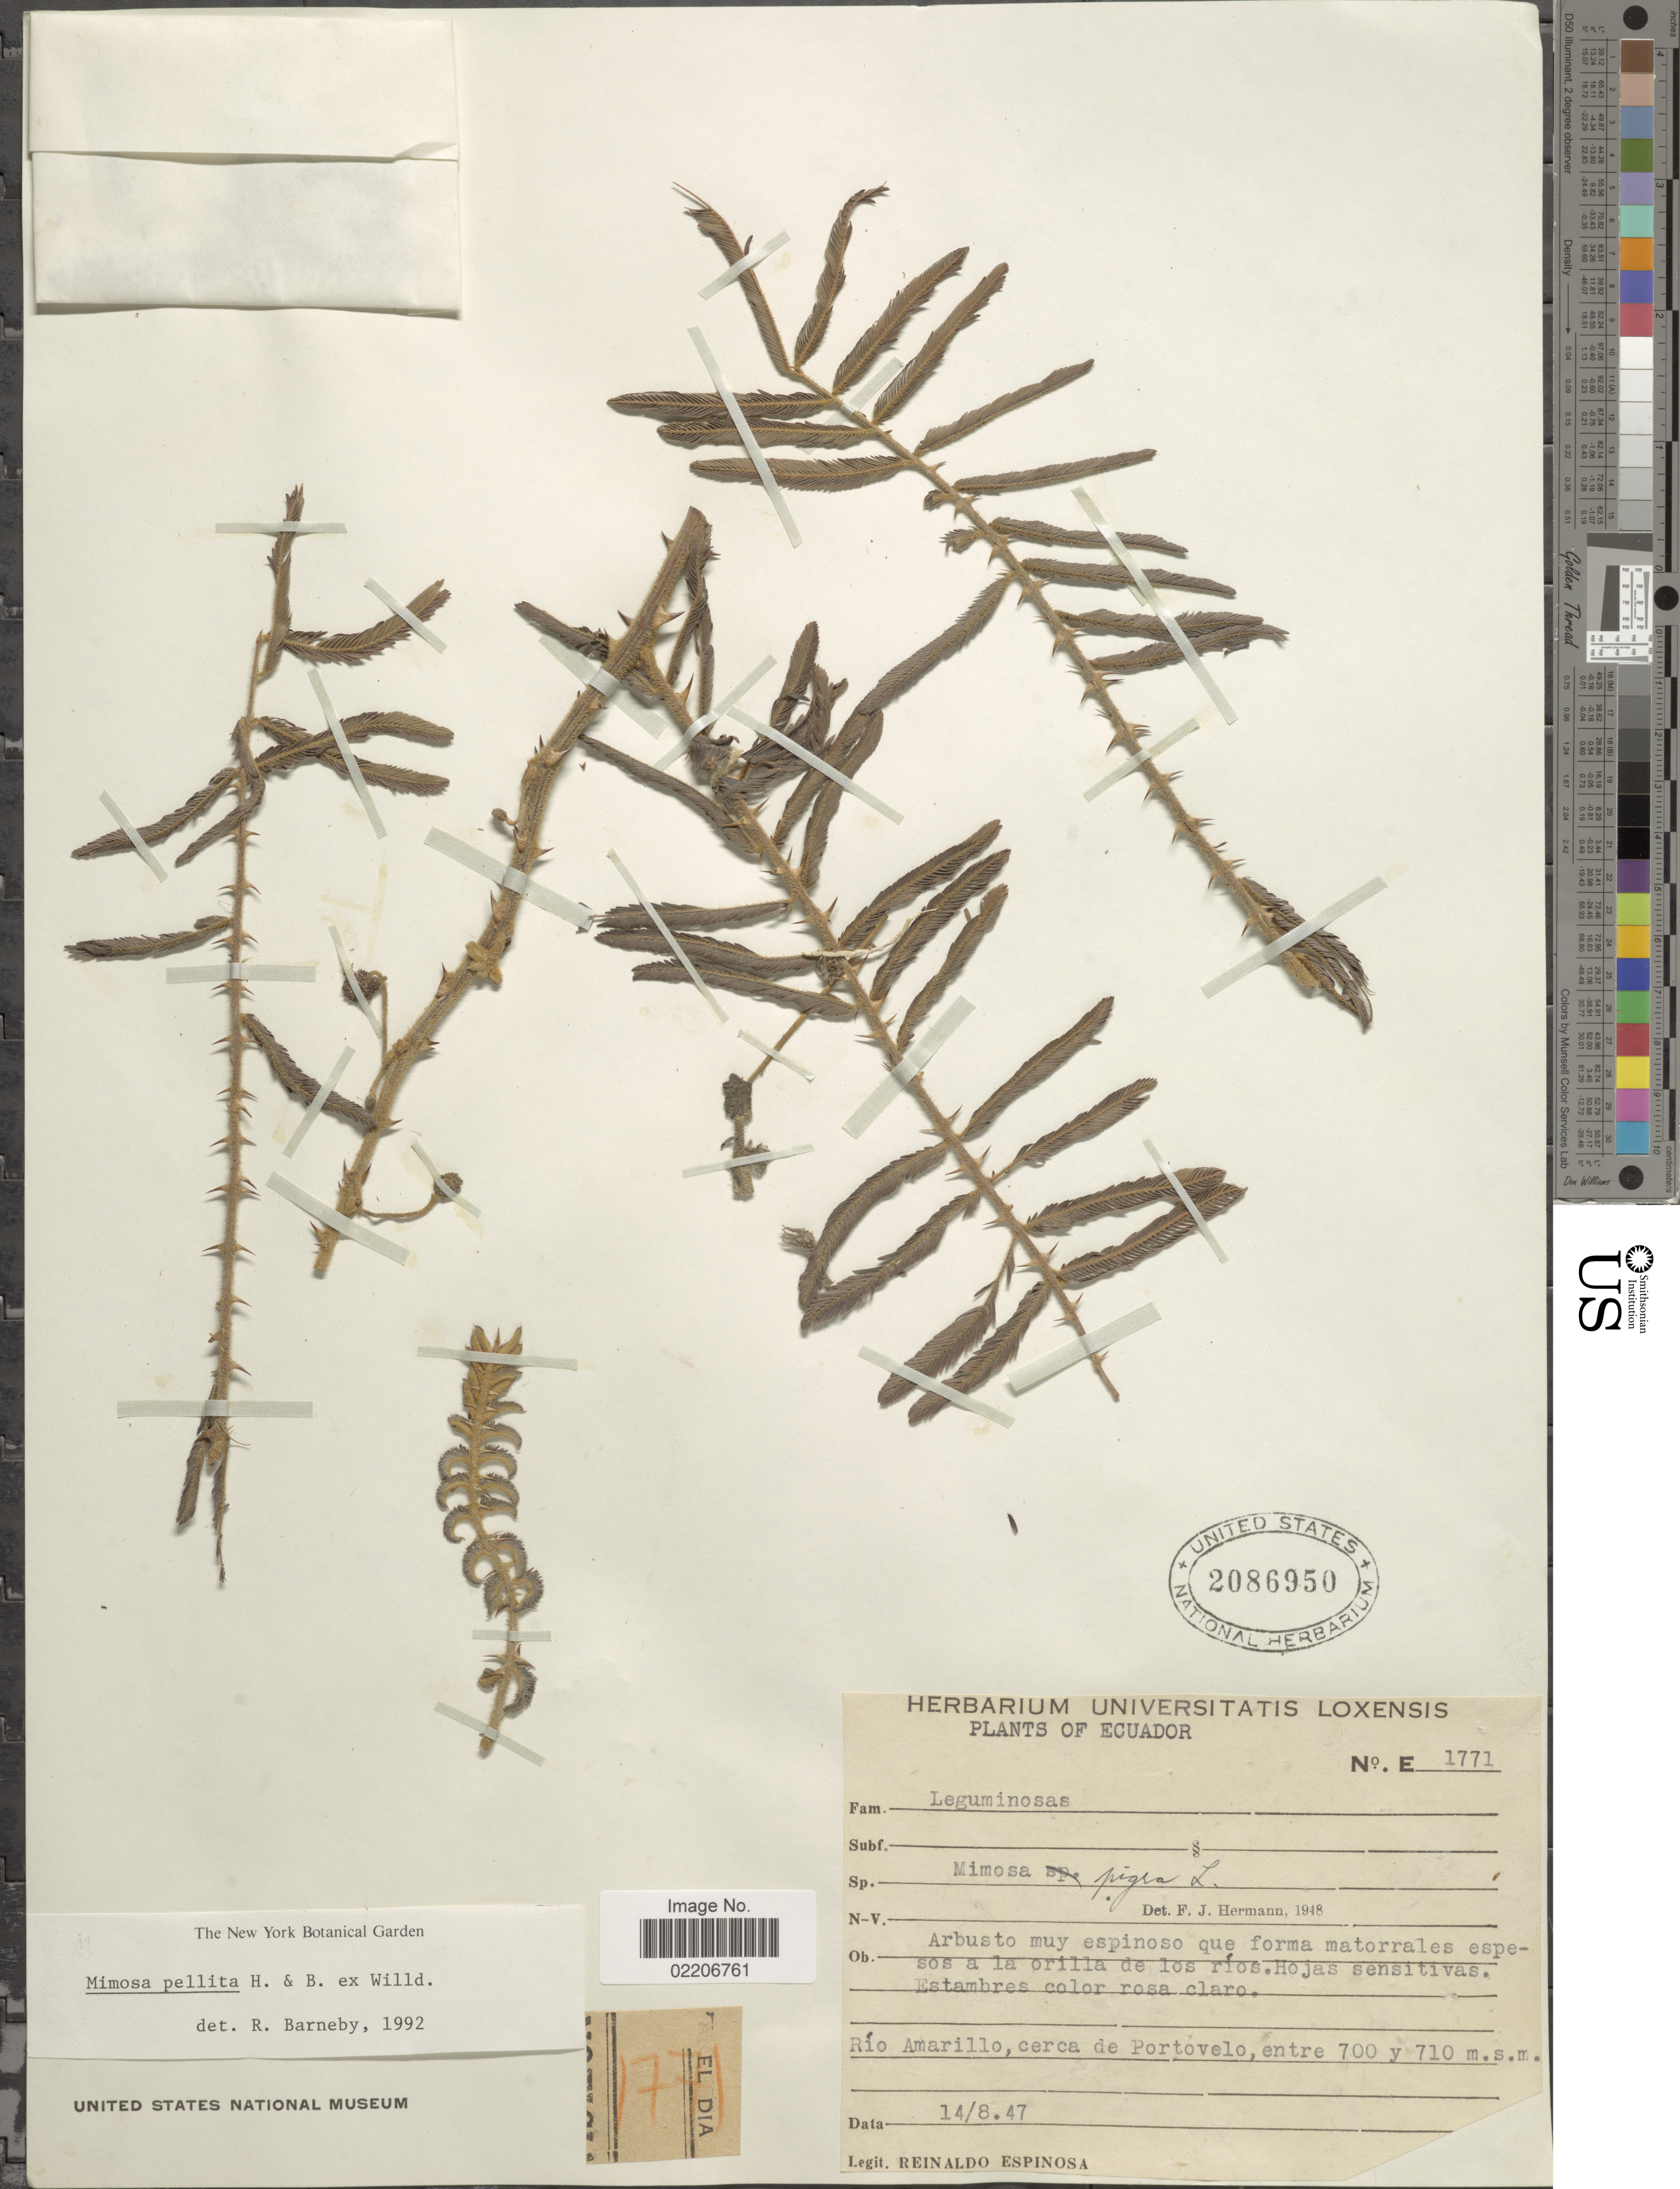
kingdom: Plantae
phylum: Tracheophyta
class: Magnoliopsida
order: Fabales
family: Fabaceae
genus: Mimosa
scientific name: Mimosa pellita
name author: Humb. & Bonpl. ex Willd.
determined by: Barneby, Rupert C., (NY)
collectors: R. Espinosa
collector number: E1771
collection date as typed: Transcribed d/m/y: 14/8/47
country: Ecuador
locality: Rio Amarillo, cerca de Portovelo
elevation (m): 700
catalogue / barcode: US 2086950